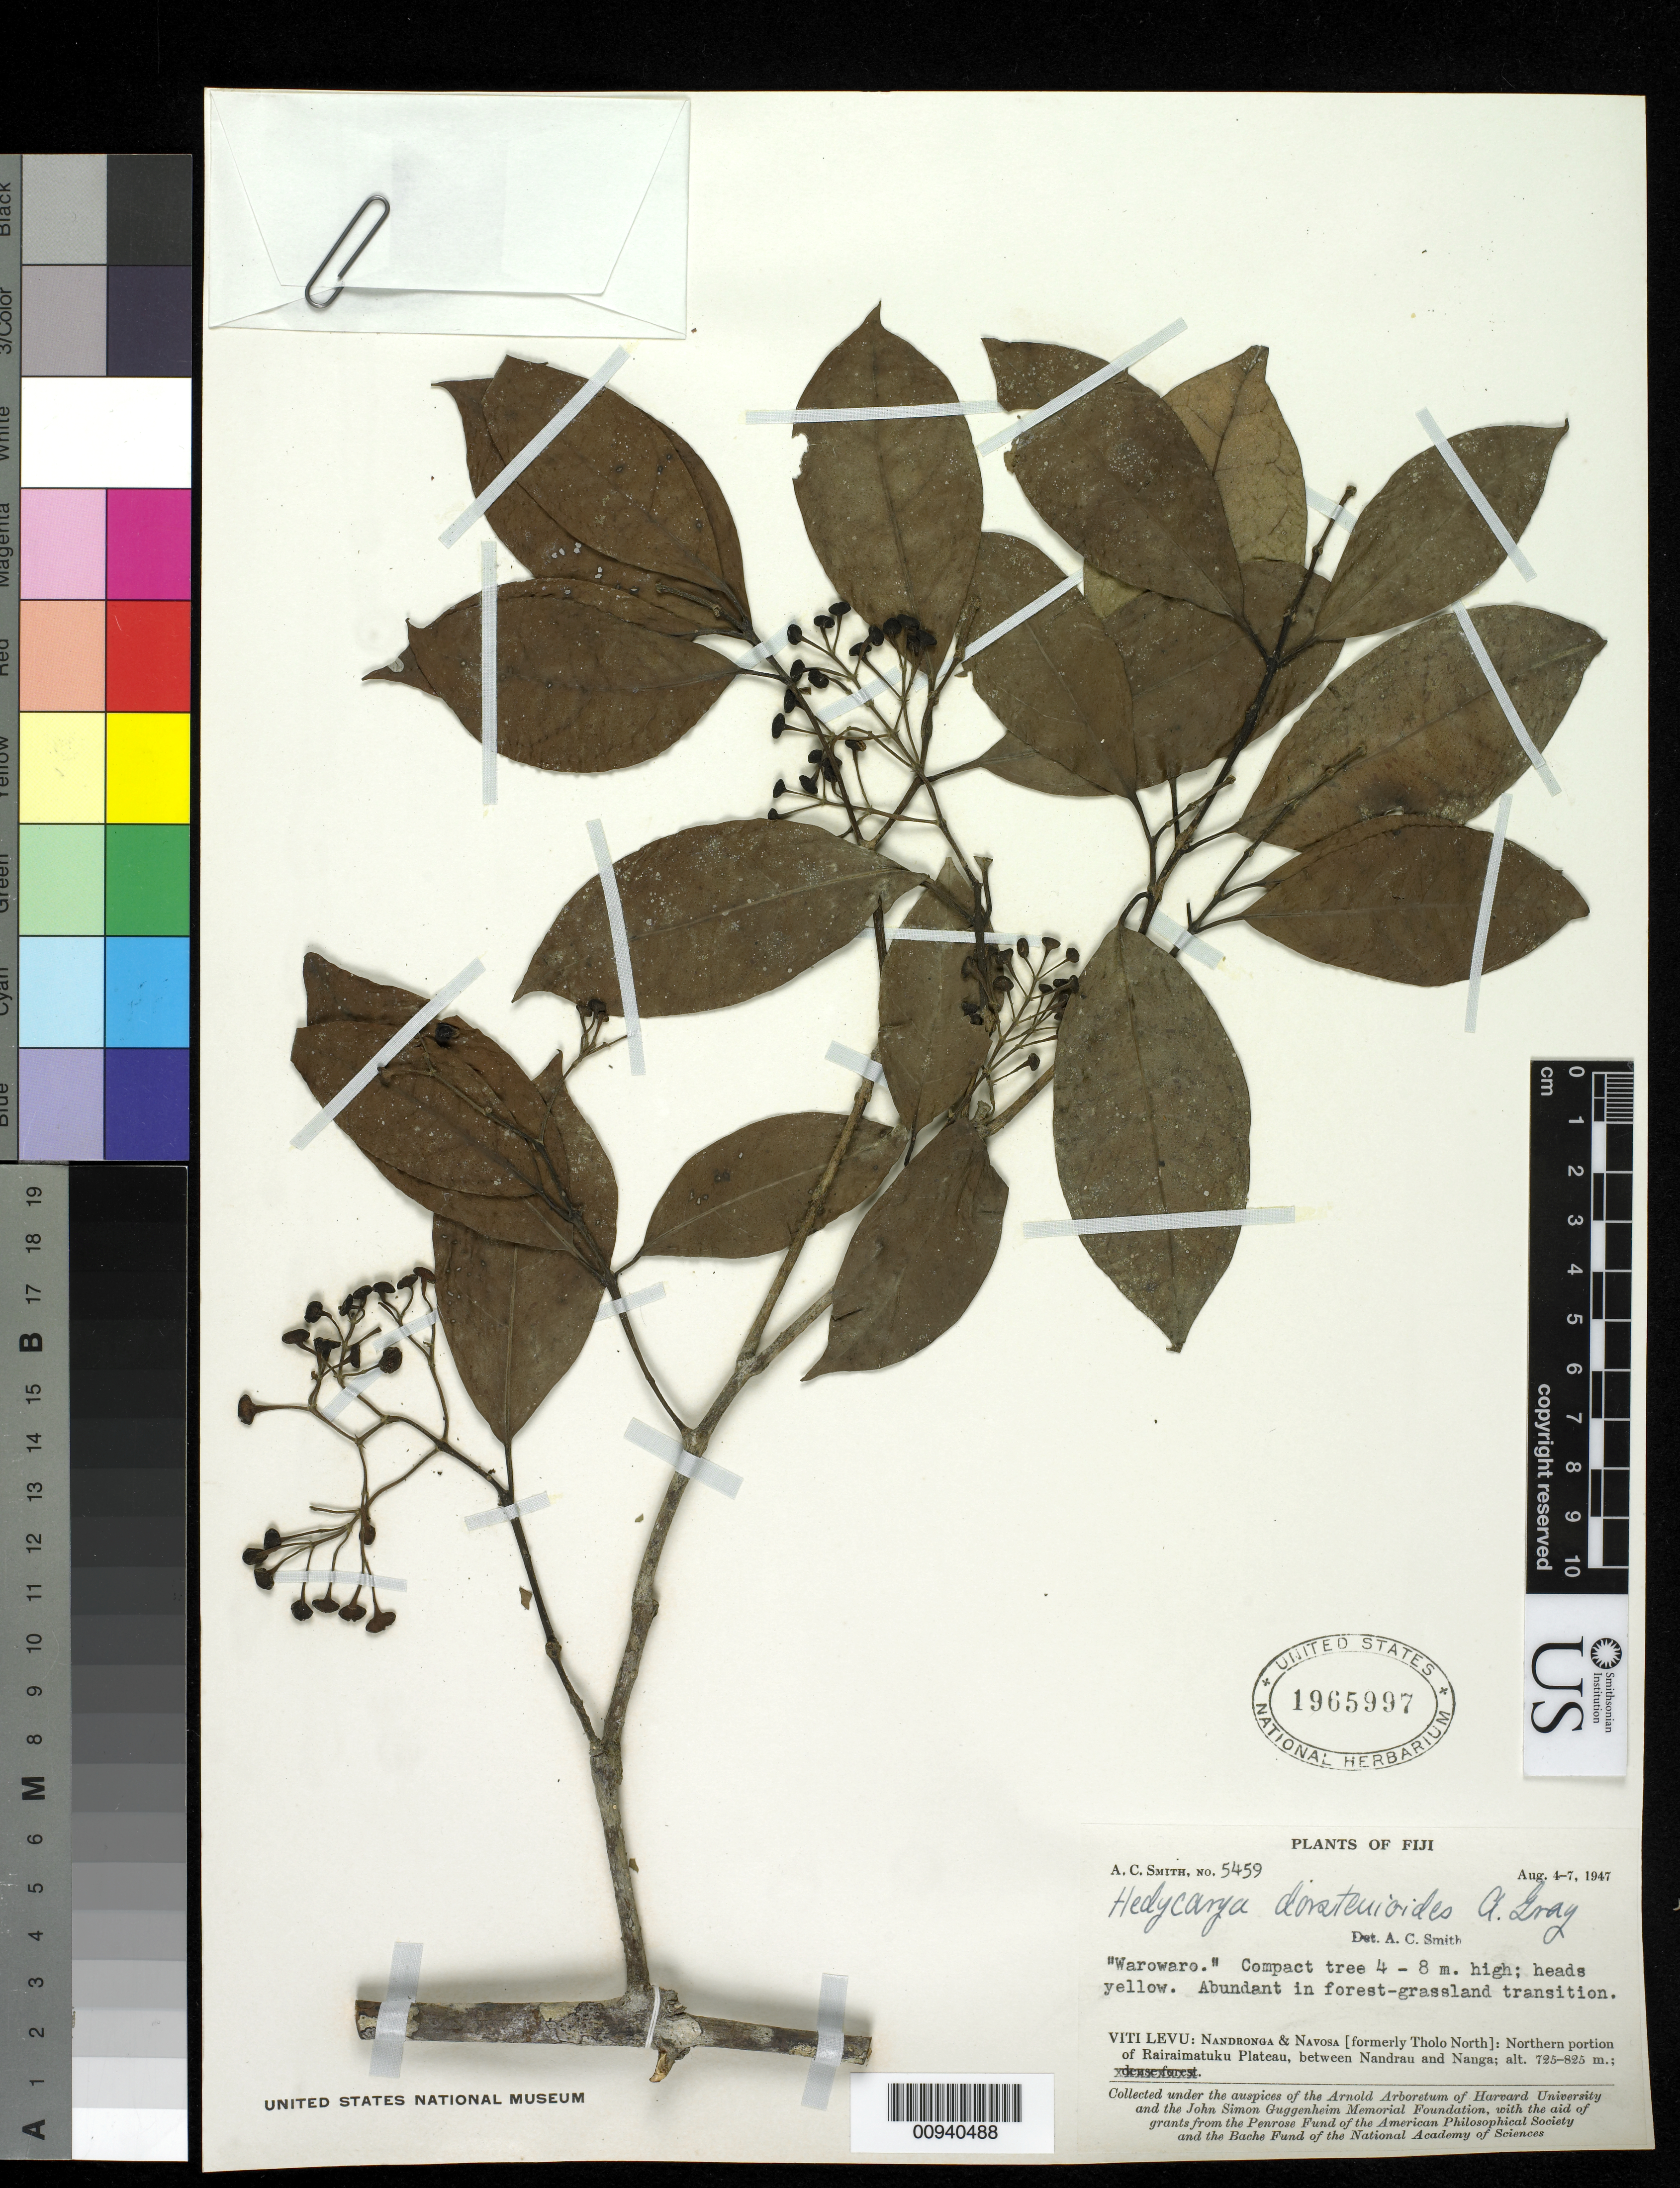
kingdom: Plantae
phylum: Tracheophyta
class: Magnoliopsida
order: Laurales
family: Monimiaceae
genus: Hedycarya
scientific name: Hedycarya dorstenioides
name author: A. Gray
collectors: C. A. Smith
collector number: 5459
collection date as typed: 04 Aug 1947 to 07 Aug 1947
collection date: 1947-08-04/1947-08-07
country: Fiji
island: Vanua Levu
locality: Nandronga & Navosa (formerly Tholo North): Northern portion of Rairaimatuku Plateau, between Nandrau and Naga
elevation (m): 725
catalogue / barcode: US 1965997